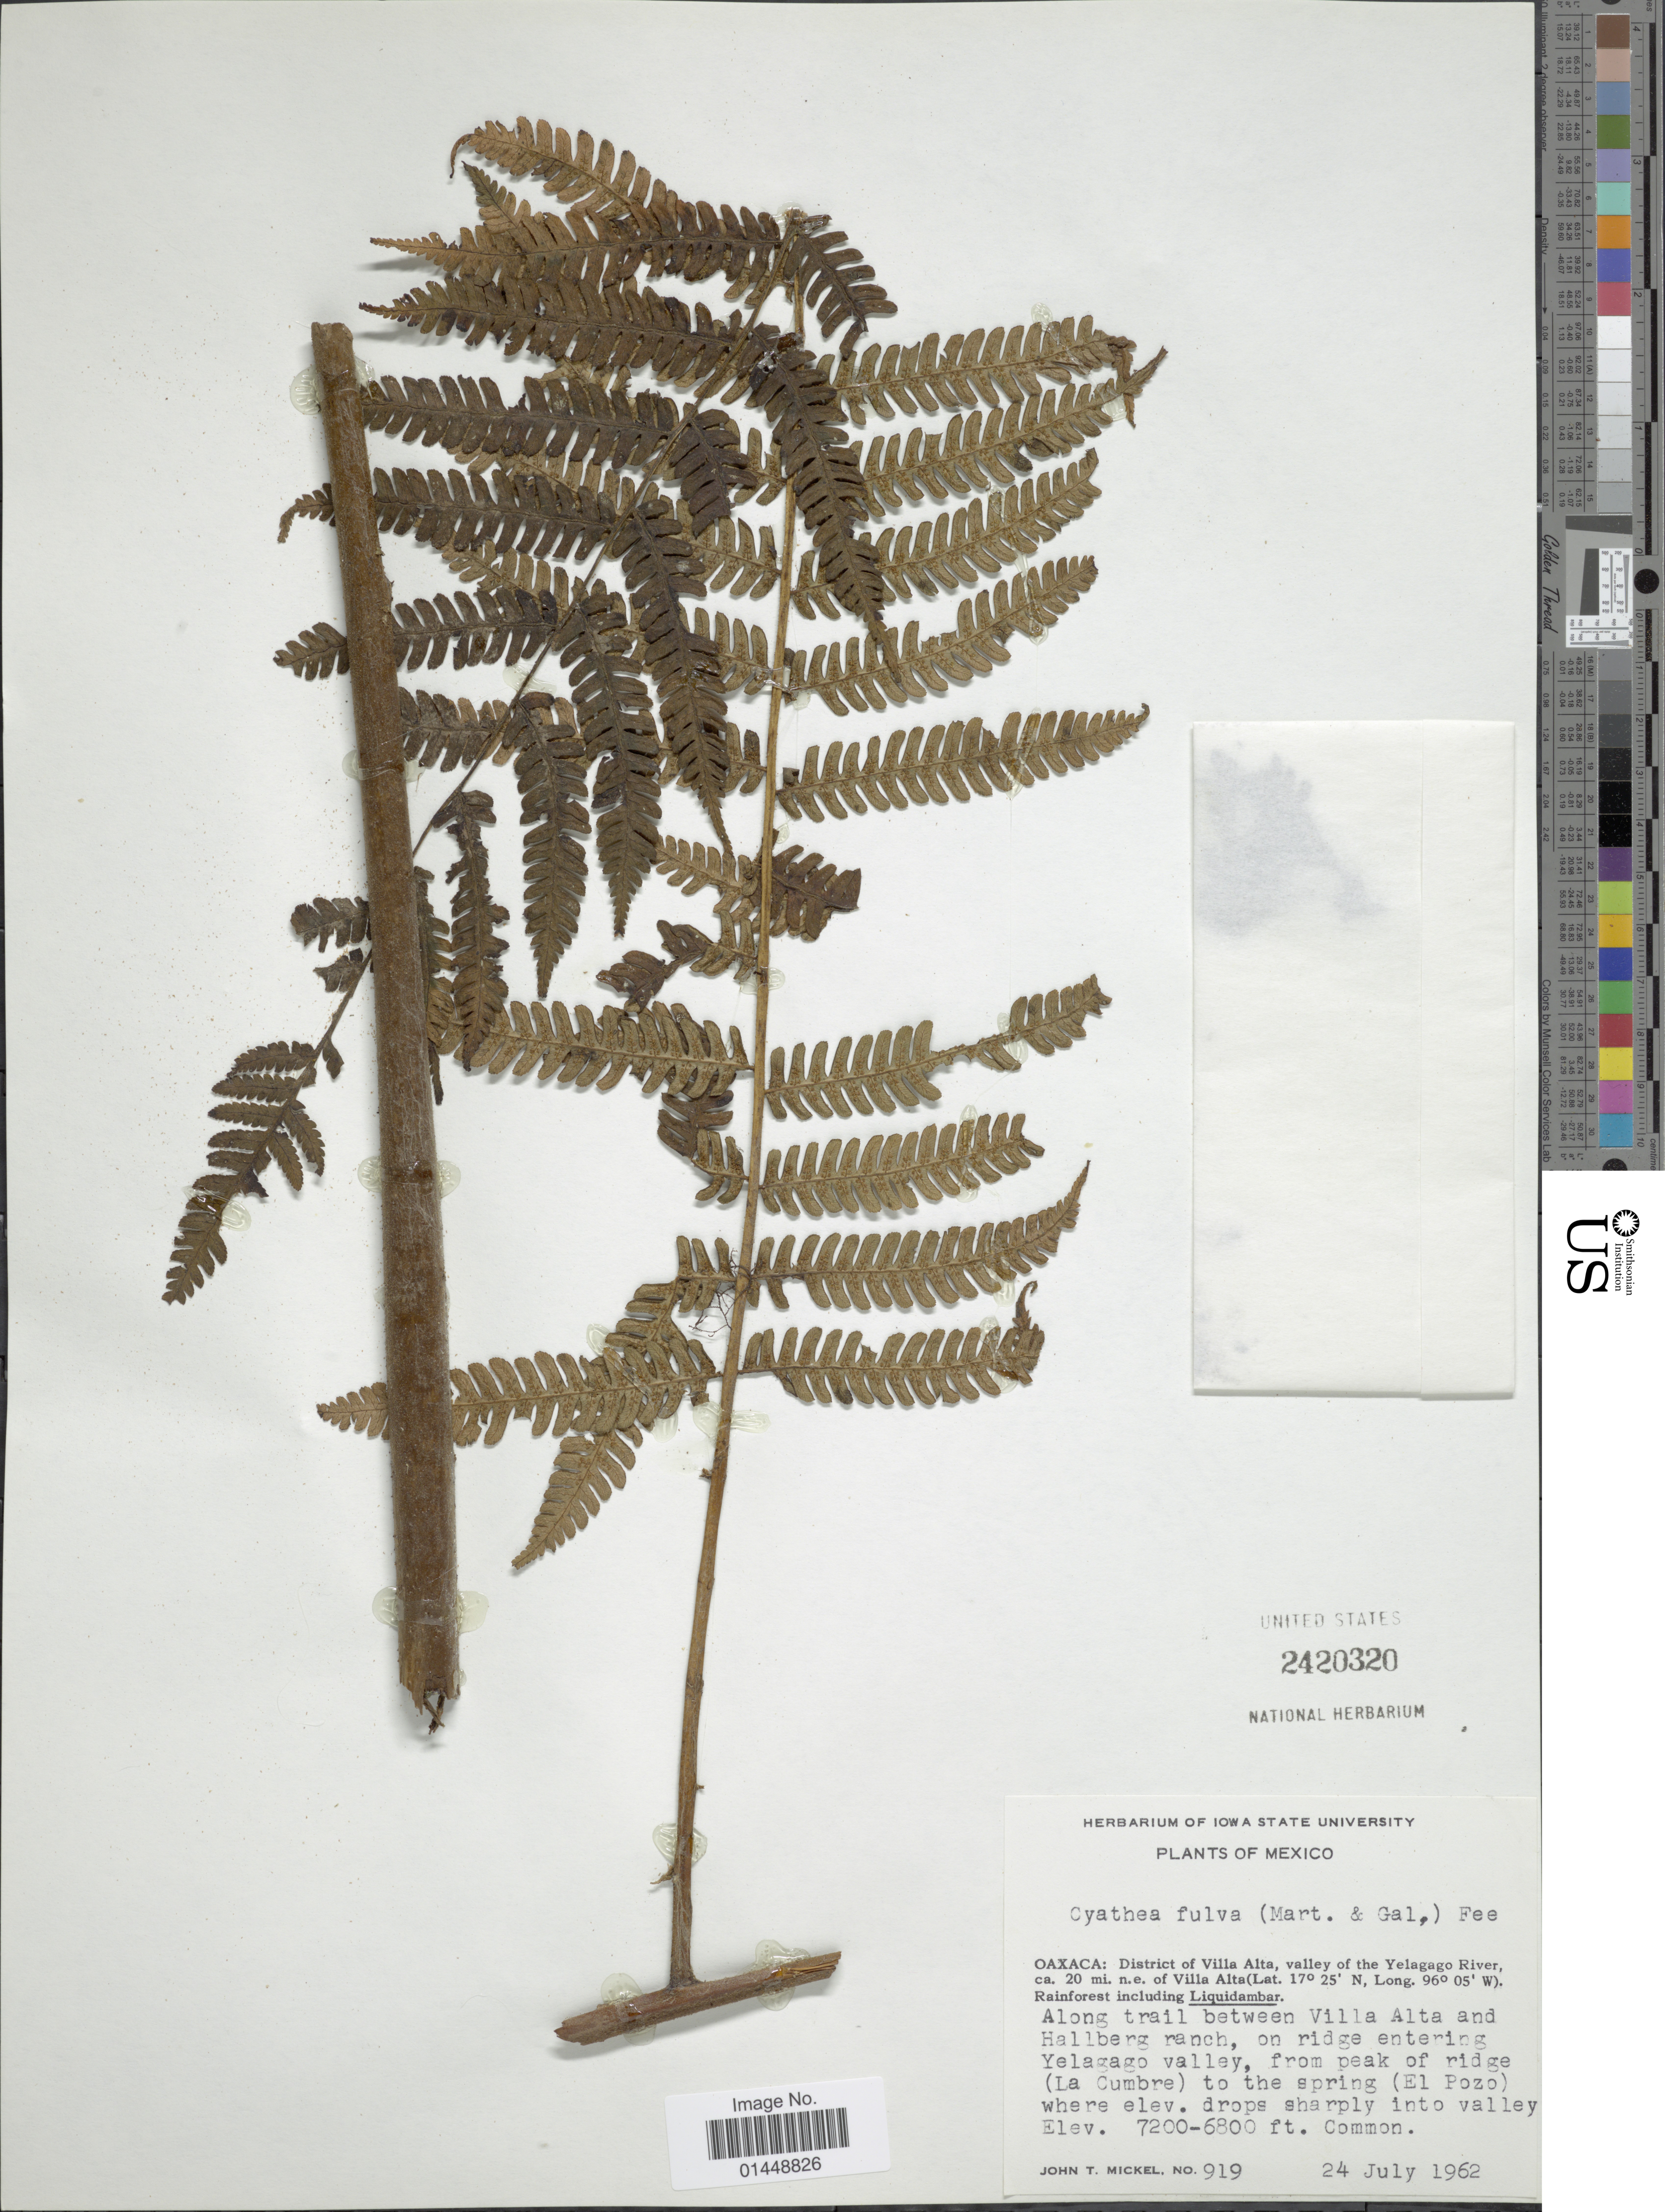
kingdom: Plantae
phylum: Tracheophyta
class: Polypodiopsida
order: Cyatheales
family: Cyatheaceae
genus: Cyathea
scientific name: Cyathea fulva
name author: (M. Martens & Galeotti) Fée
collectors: J. T. Mickel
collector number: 919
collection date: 1962-07-24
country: Mexico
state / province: Oaxaca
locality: Oaxaca: District of Villa Alta, valley of the Yelagago River, ca. 20 mi. n.e. of Villa Alta. Along trail between Villa Alta and Hallberg ranch, on ridge entering Yelagago valley, from peak of ridge (La Cumbre) to the spring (El Pozo)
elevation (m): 2073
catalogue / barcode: US 2420320